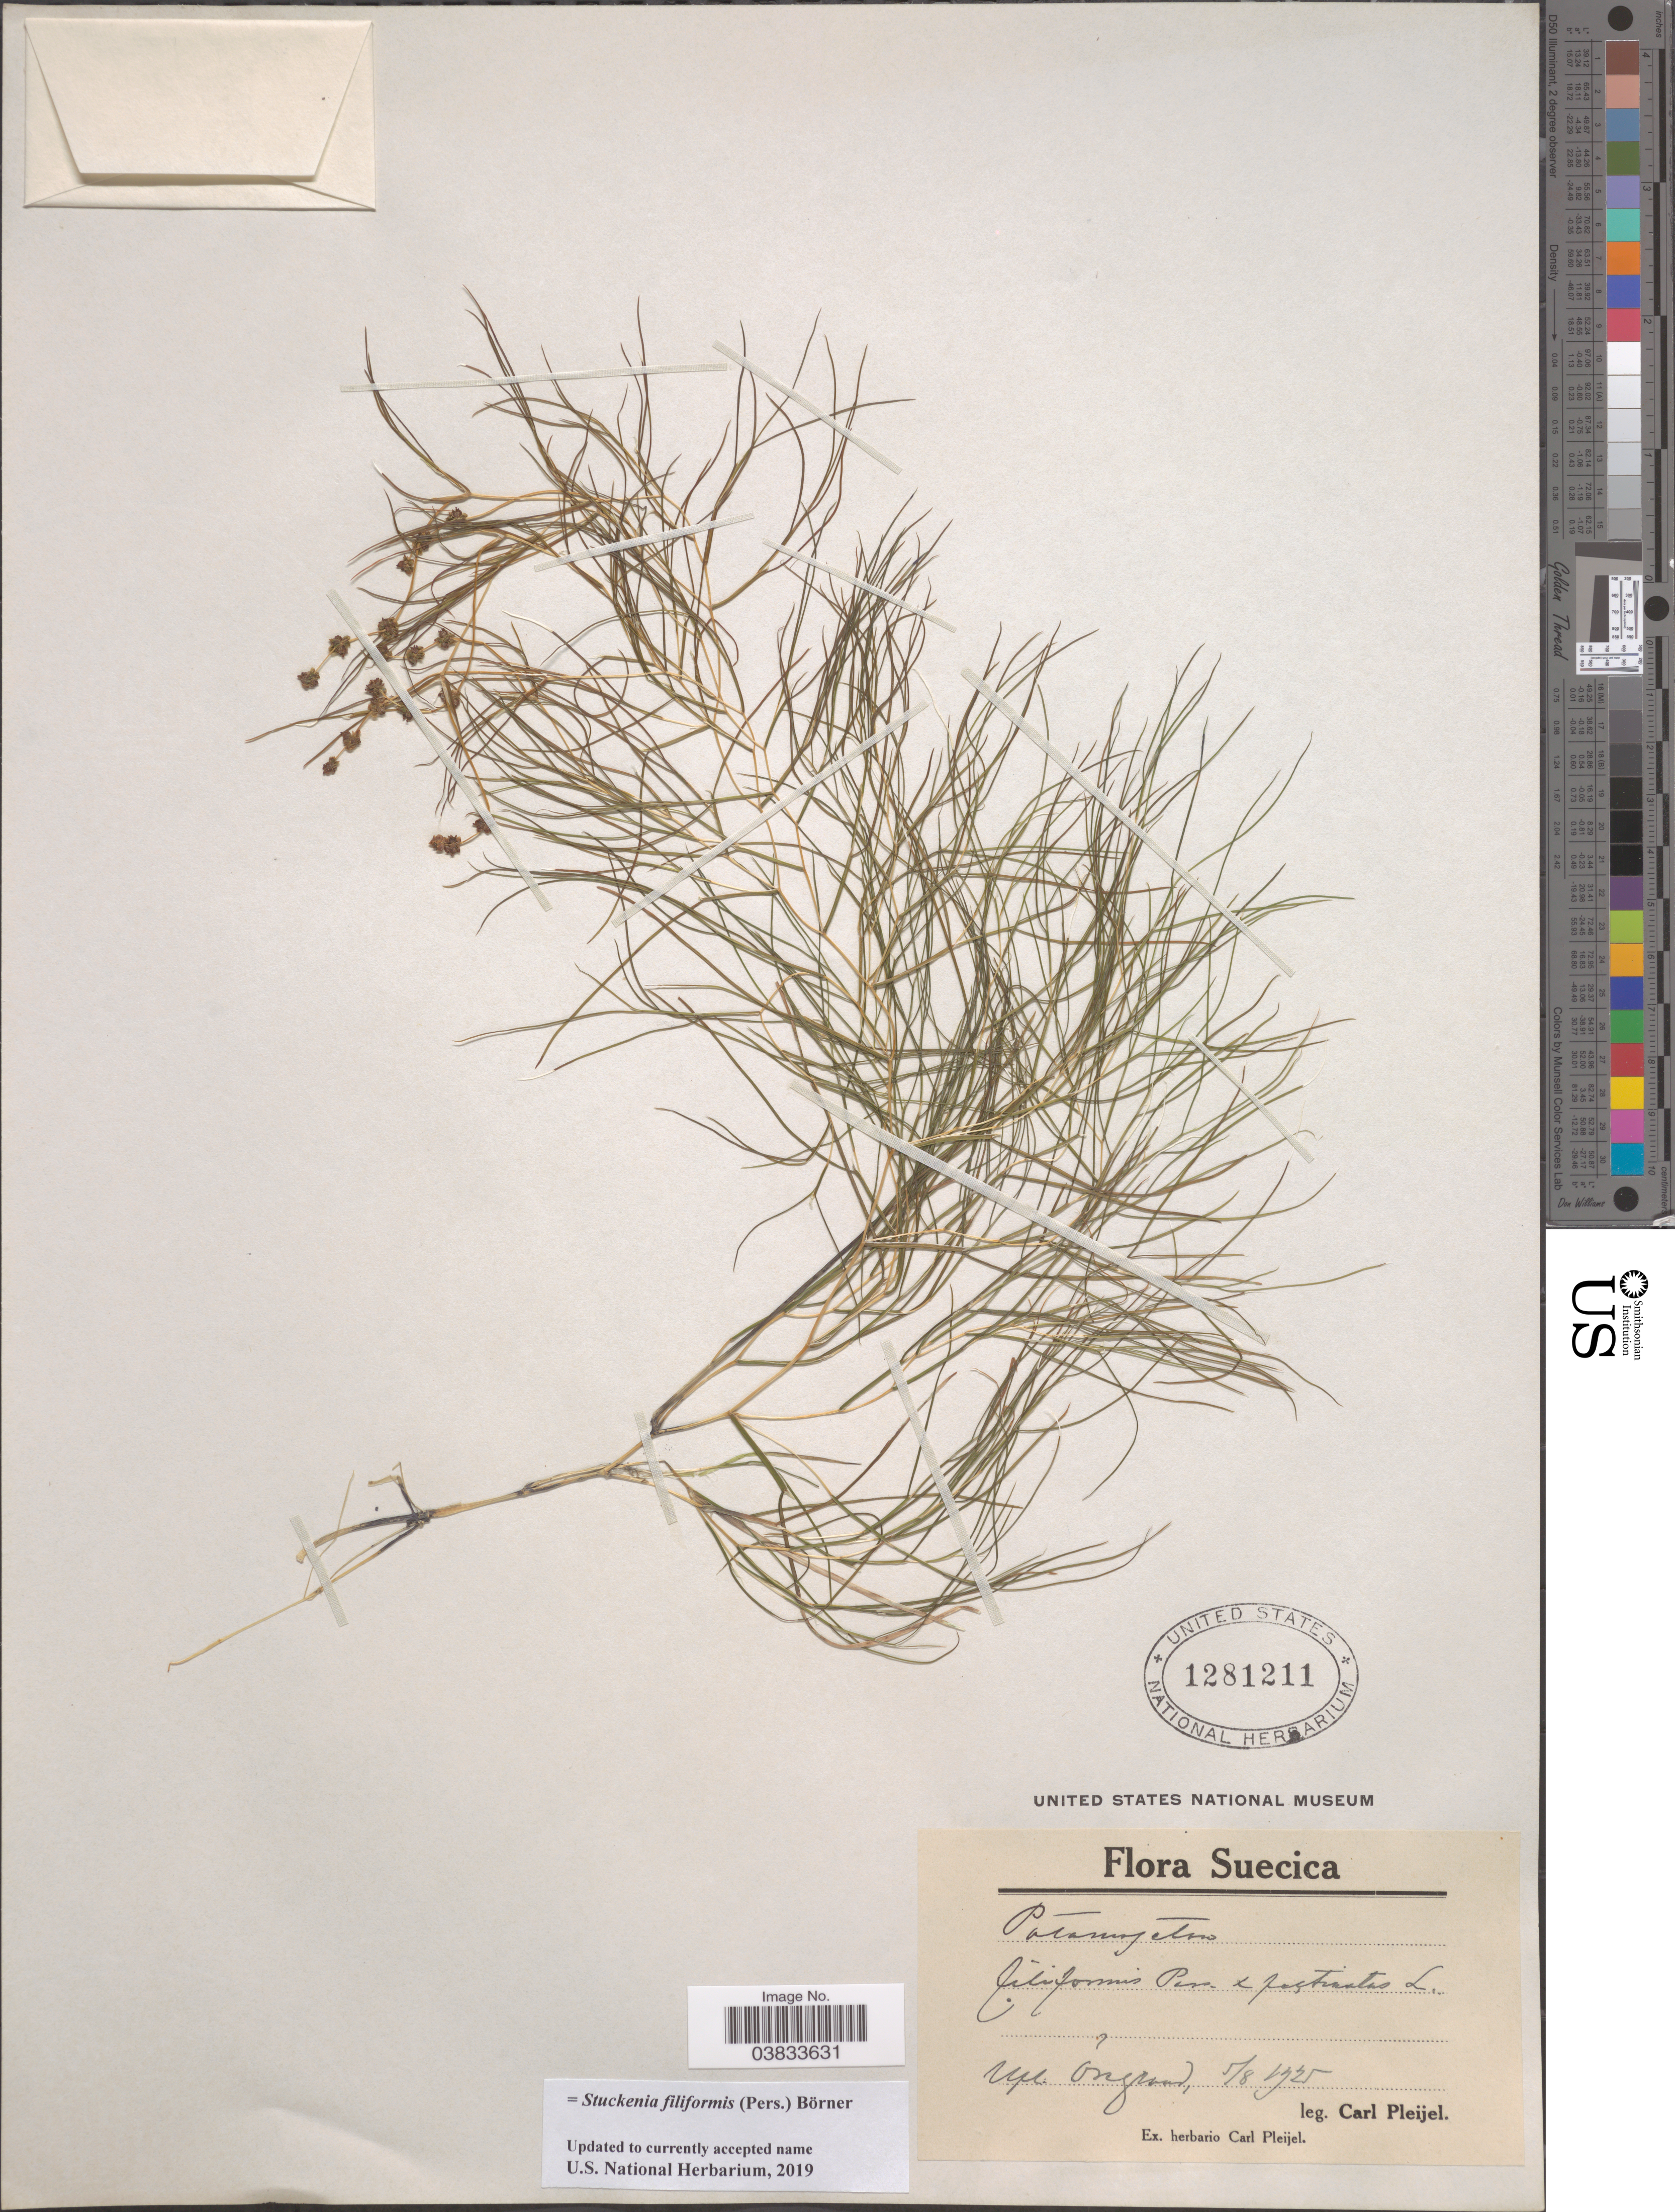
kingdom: Plantae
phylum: Tracheophyta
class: Liliopsida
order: Alismatales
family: Potamogetonaceae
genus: Stuckenia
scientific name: Stuckenia filiformis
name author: (Pers.) Börner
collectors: C. Pleijel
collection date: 1925-08-05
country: Sweden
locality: Suecica. Upl. Oregrund.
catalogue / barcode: US 1281211